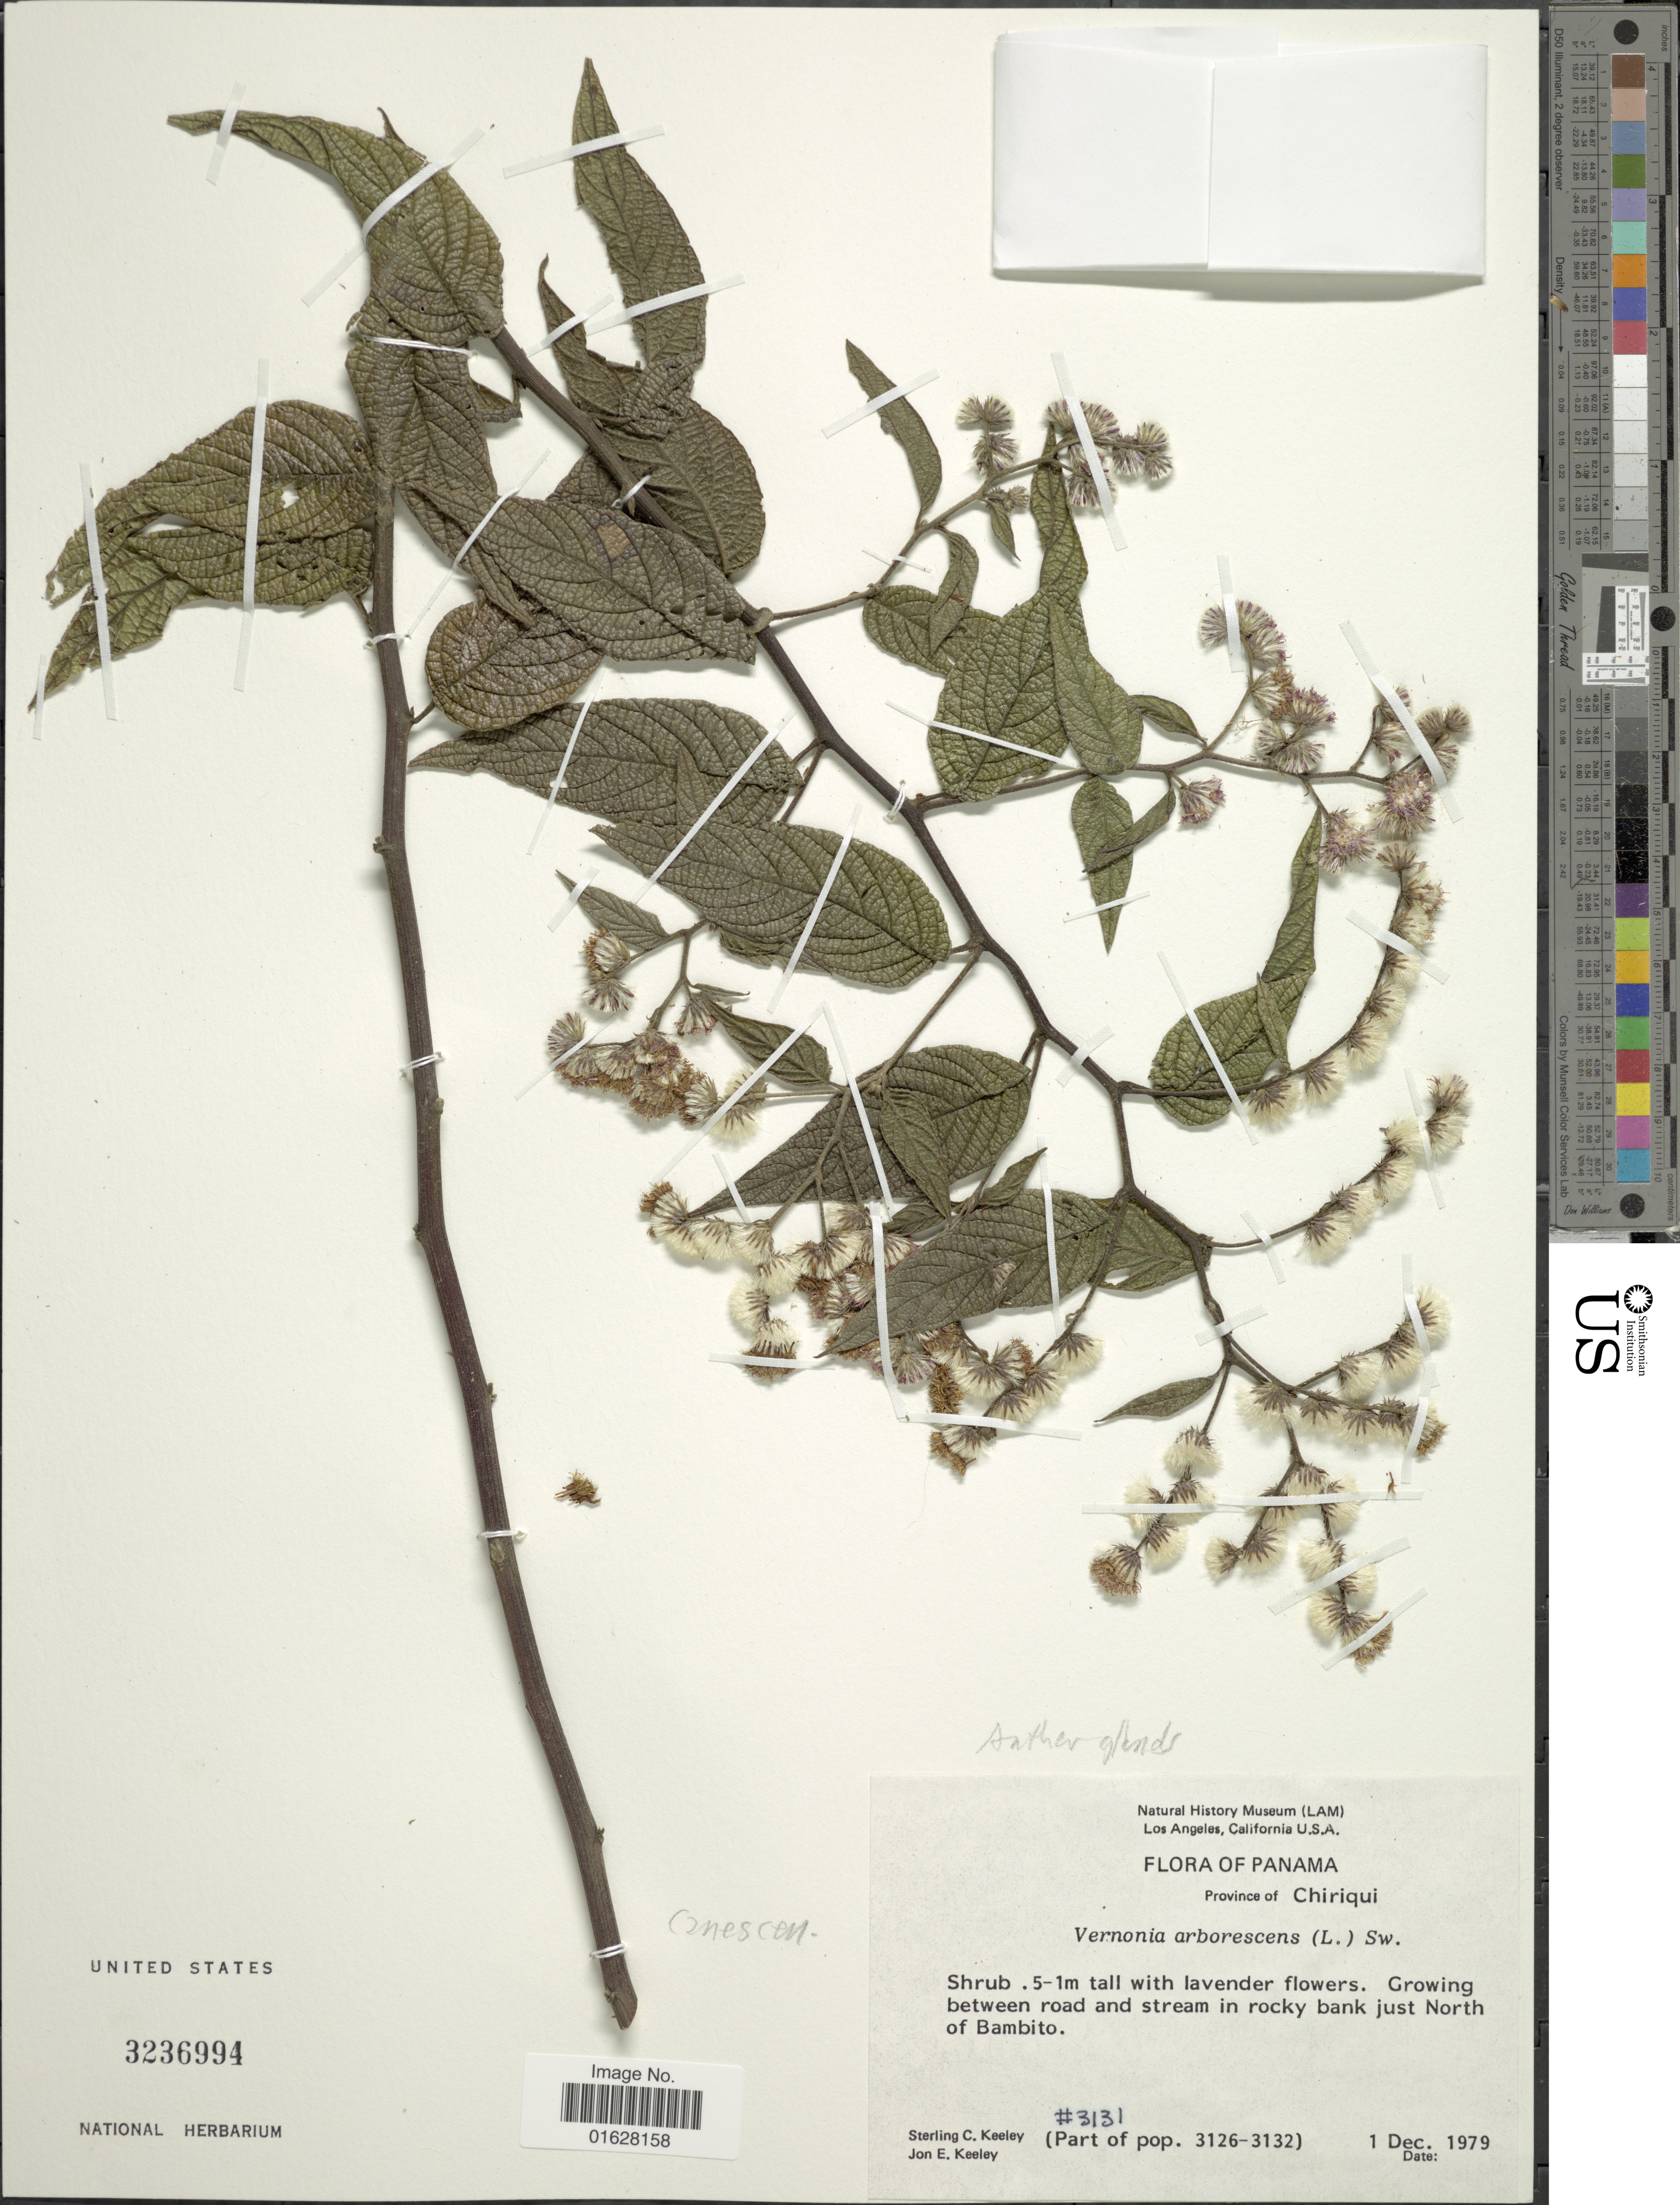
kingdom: Plantae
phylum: Tracheophyta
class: Magnoliopsida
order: Asterales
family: Asteraceae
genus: Lepidaploa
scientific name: Lepidaploa canescens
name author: (Kunth) H. Rob.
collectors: S. C. Keeley & J. E. Keeley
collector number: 3131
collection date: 1979-12-01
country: Panama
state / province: Chiriqui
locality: Province of Chiriqui, between road and stream in rocky bank just North of Bambito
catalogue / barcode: US 3236994